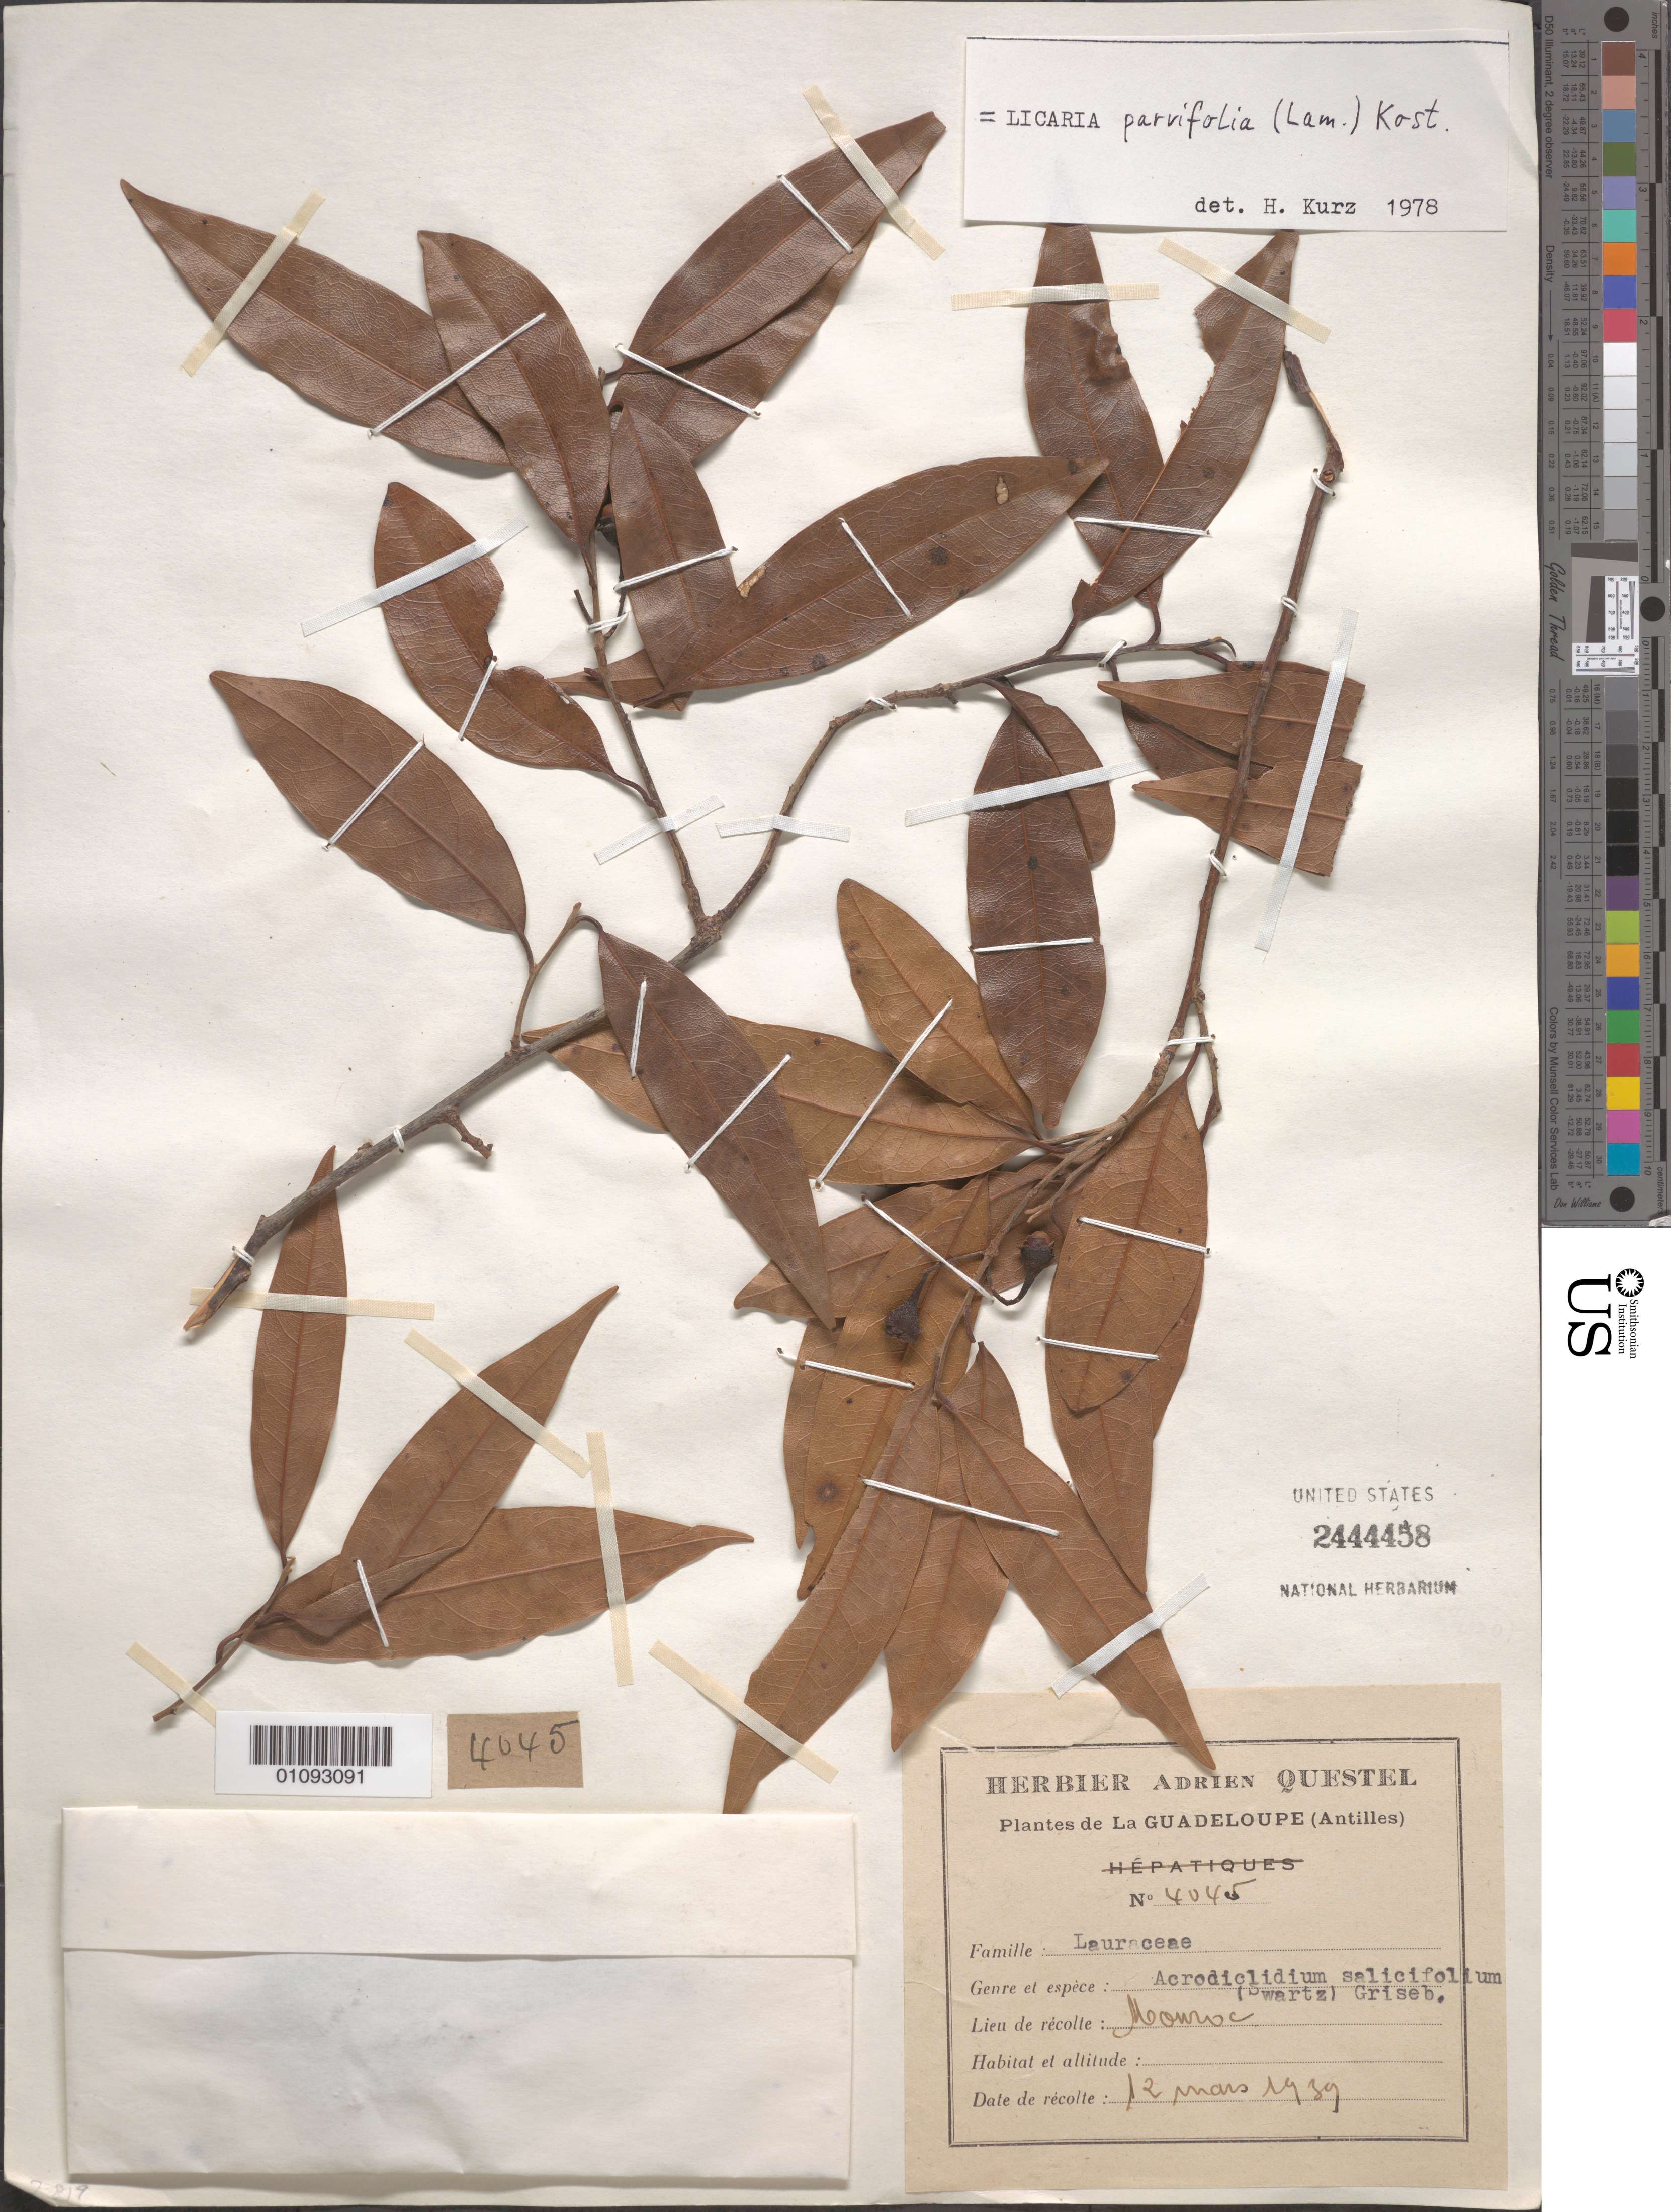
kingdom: Plantae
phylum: Tracheophyta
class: Magnoliopsida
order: Laurales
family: Lauraceae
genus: Licaria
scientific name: Licaria parvifolia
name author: (Lam.) Kosterm. ex León & Alain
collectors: A. Questel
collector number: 4045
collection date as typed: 12 Mar 1939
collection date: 1939-03-12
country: Guadeloupe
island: Basse Terre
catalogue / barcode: US 2444458